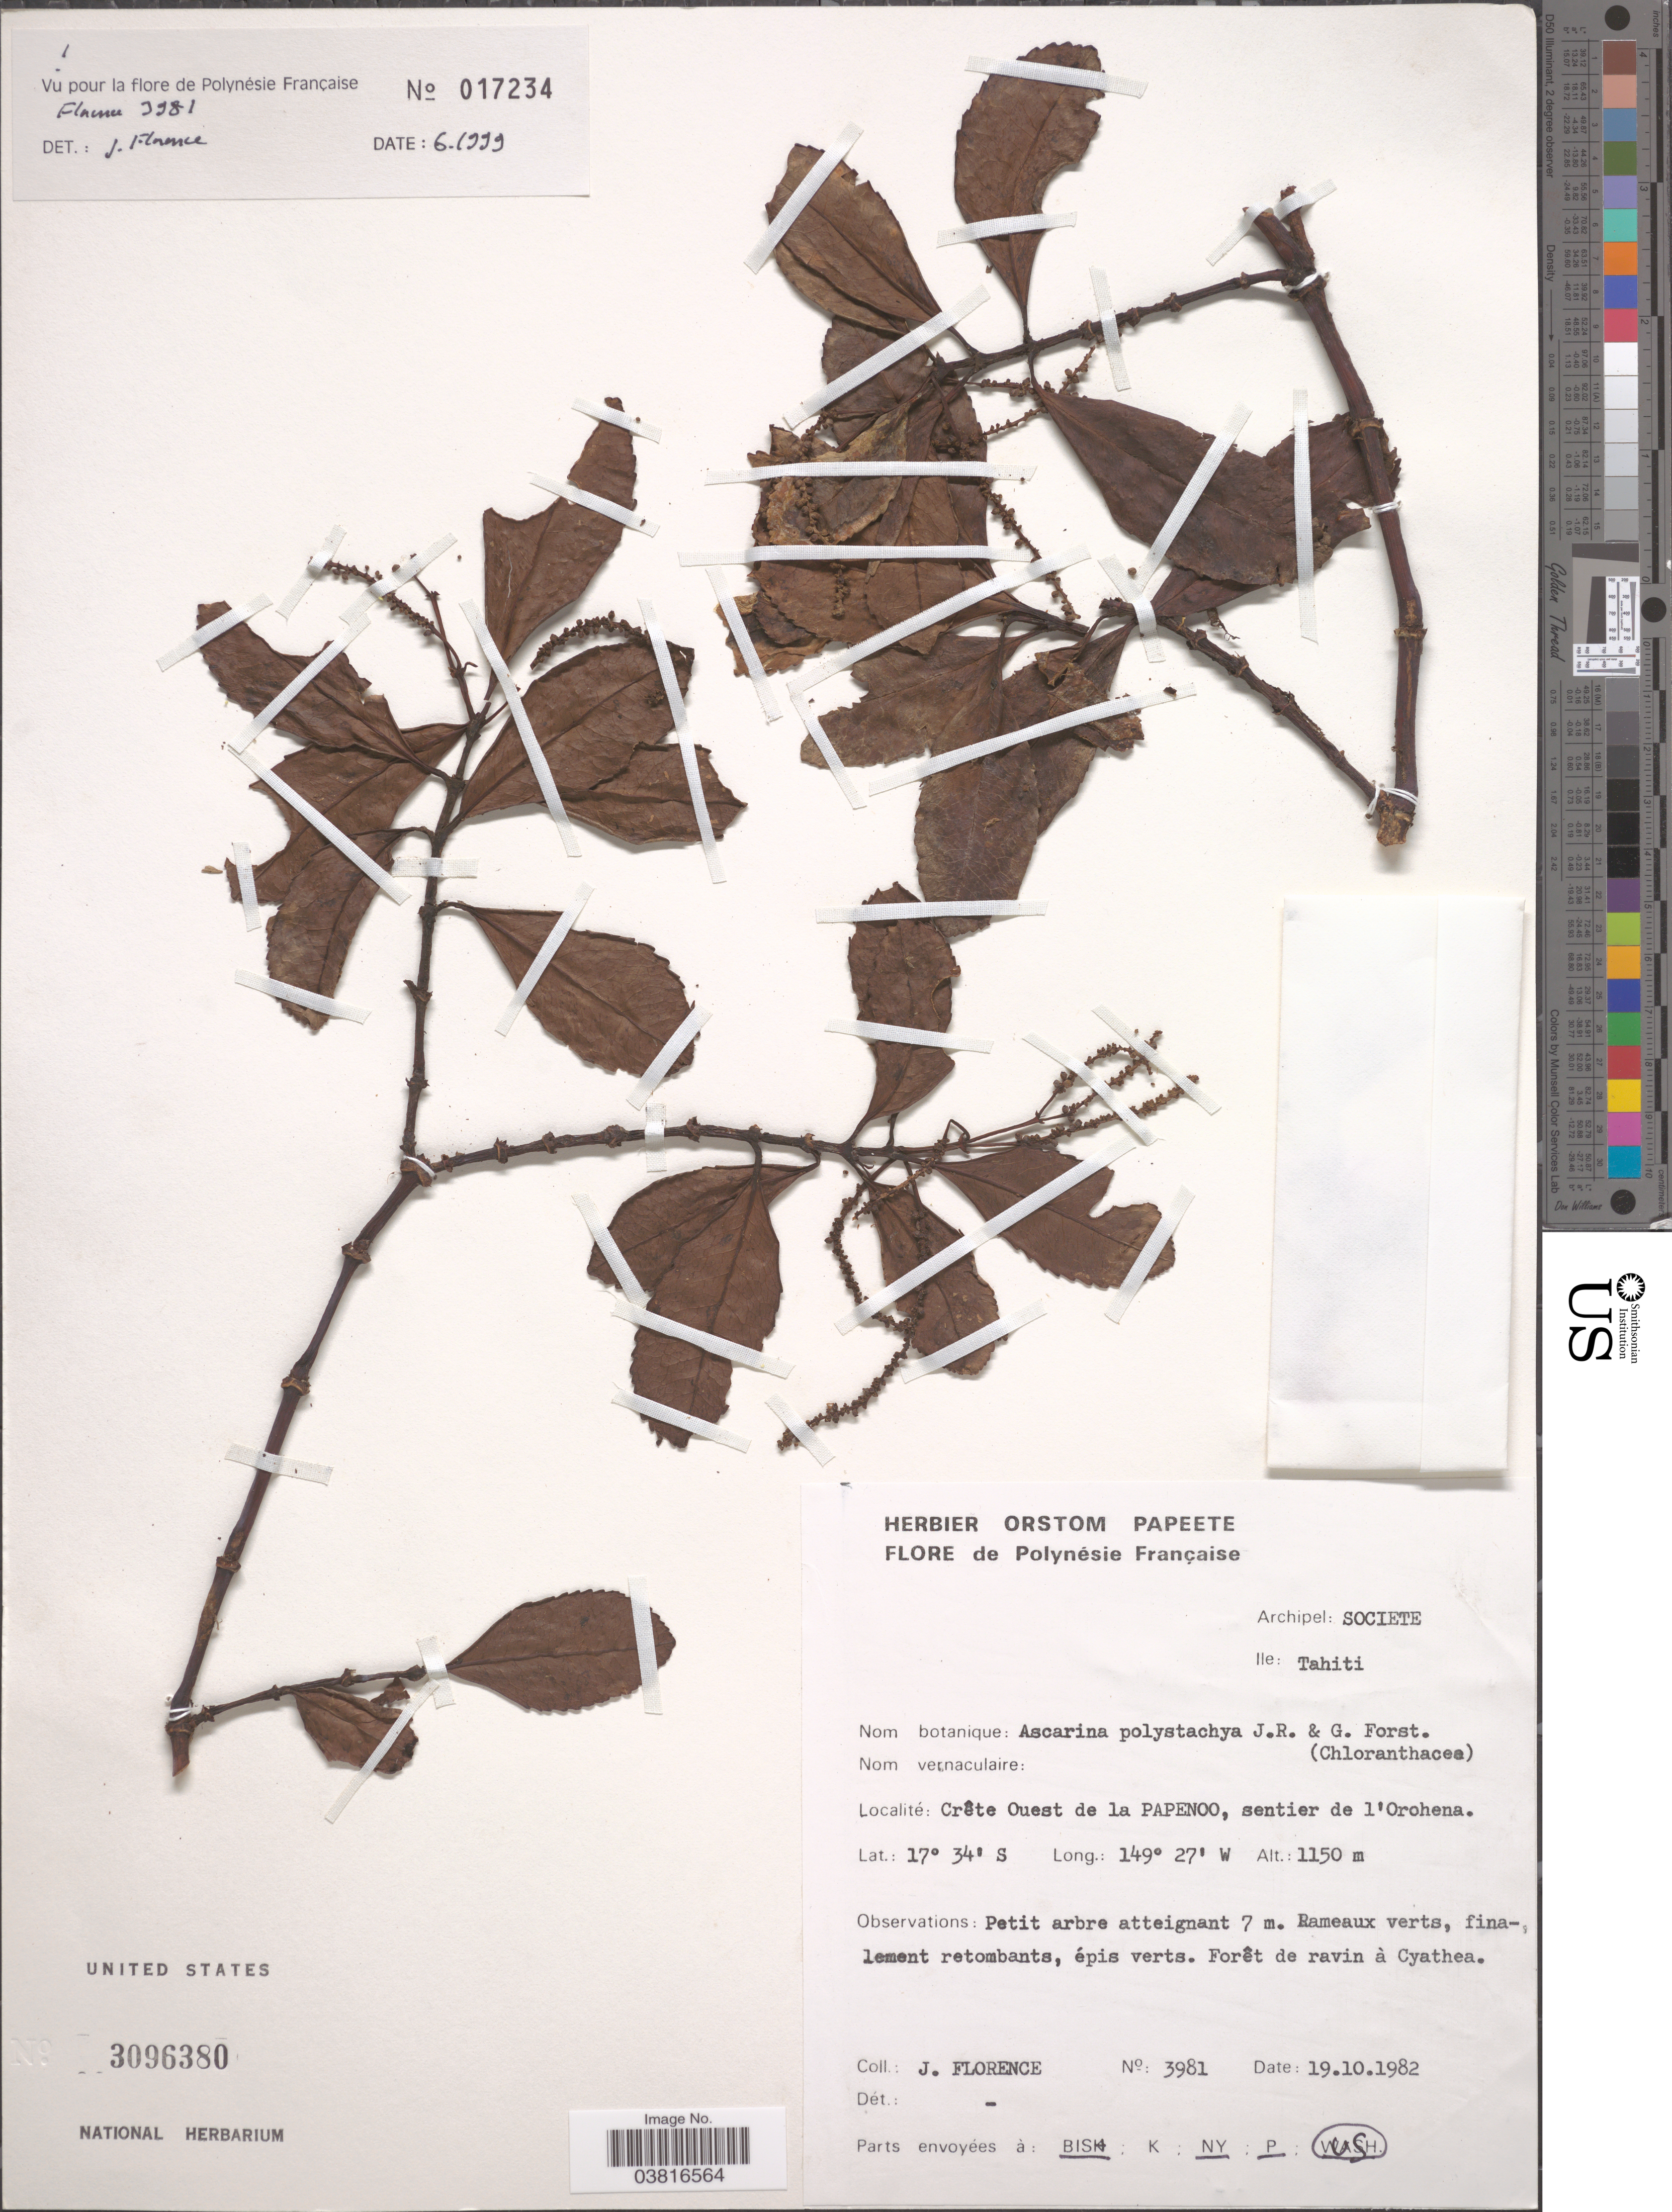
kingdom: Plantae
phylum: Tracheophyta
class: Magnoliopsida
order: Chloranthales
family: Chloranthaceae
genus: Ascarina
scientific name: Ascarina polystachya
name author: J.R. Forst. & G. Forst.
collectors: J. Florence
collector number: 3981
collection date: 1982-10-19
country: French Polynesia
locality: Polynésie Française. Archipel: Societe. Ile: Tahiti. Crête Ouest de la Papenoo, sentier de l'Orohena.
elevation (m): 1150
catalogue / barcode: US 3096380